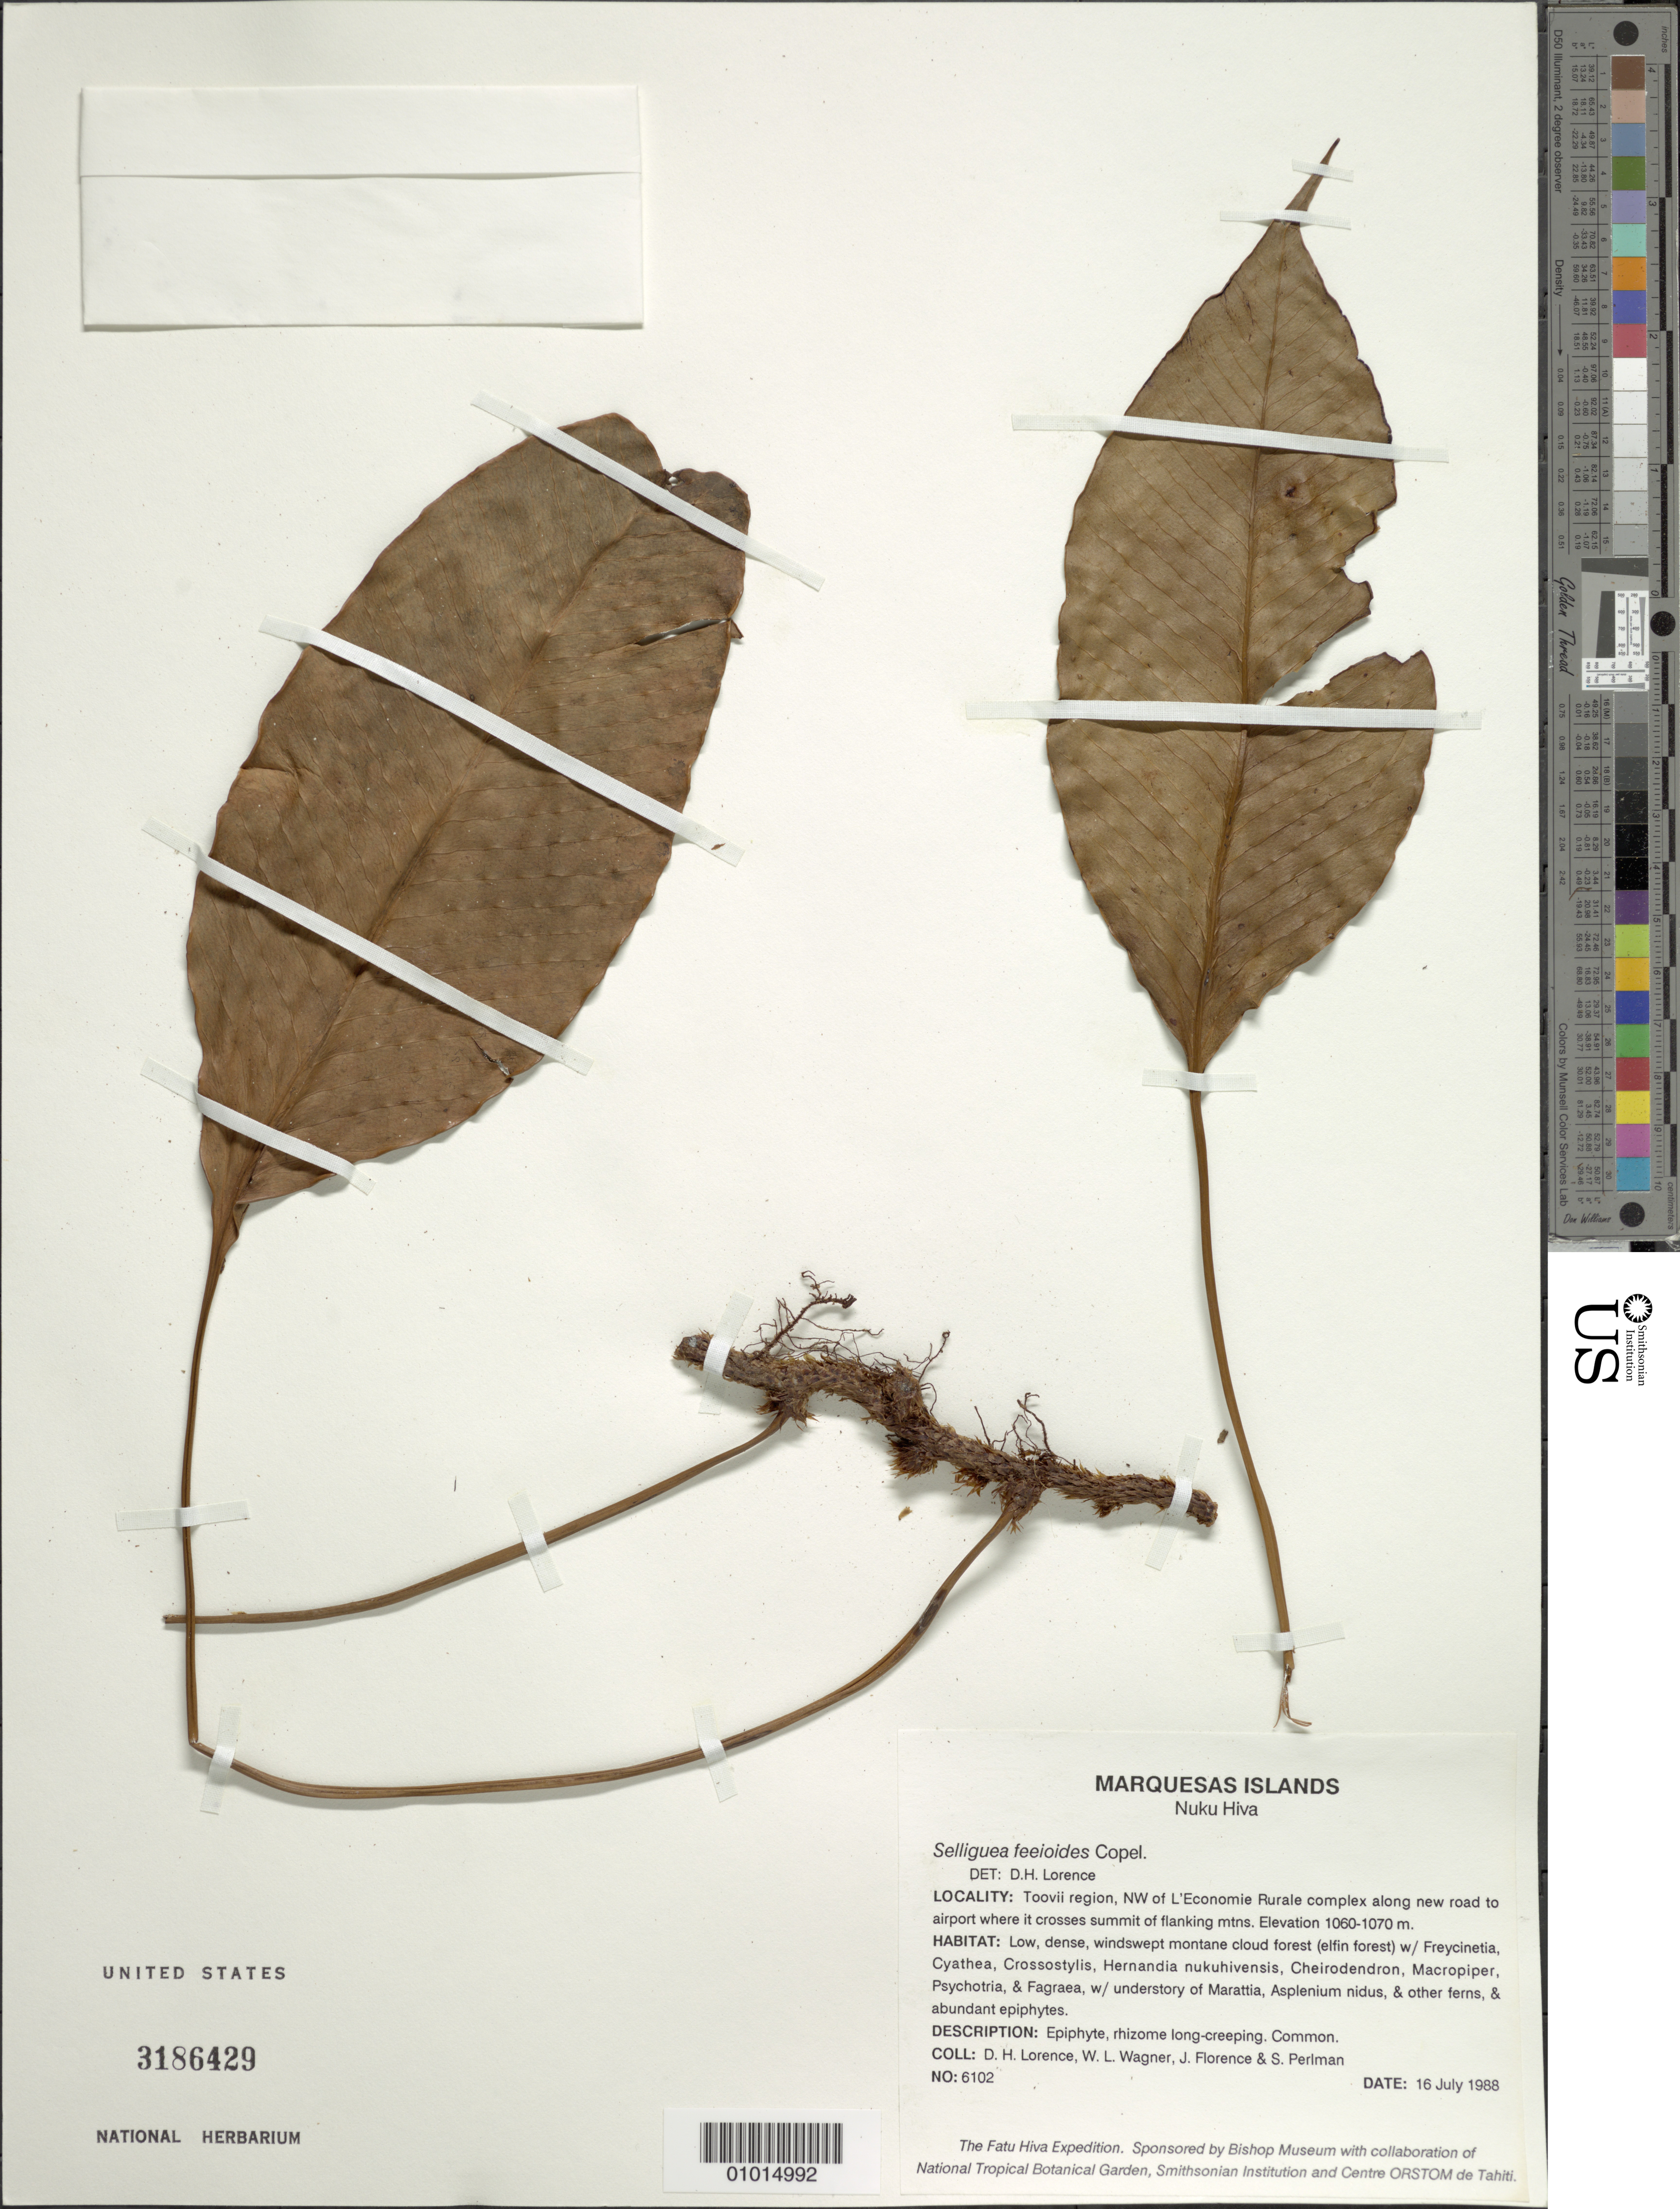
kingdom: Plantae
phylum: Tracheophyta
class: Polypodiopsida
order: Polypodiales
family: Polypodiaceae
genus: Selliguea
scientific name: Selliguea feeoides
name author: Copel.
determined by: Lorence, David H., (PTBG), National Tropical Botanical Garden (UNITED STATES)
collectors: D. Lorence, W. L. Wagner, J. Florence & S. P. Perlman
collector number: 6102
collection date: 1988-07-16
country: French Polynesia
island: Nuku Hiva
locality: Toovii region, NW of l'Economie Rurale complex along new road to airport where it crosses summit of flanking mountains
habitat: Low, dense, windswept montane cloud forest (elfin forest)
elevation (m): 1060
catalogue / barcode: US 3186429